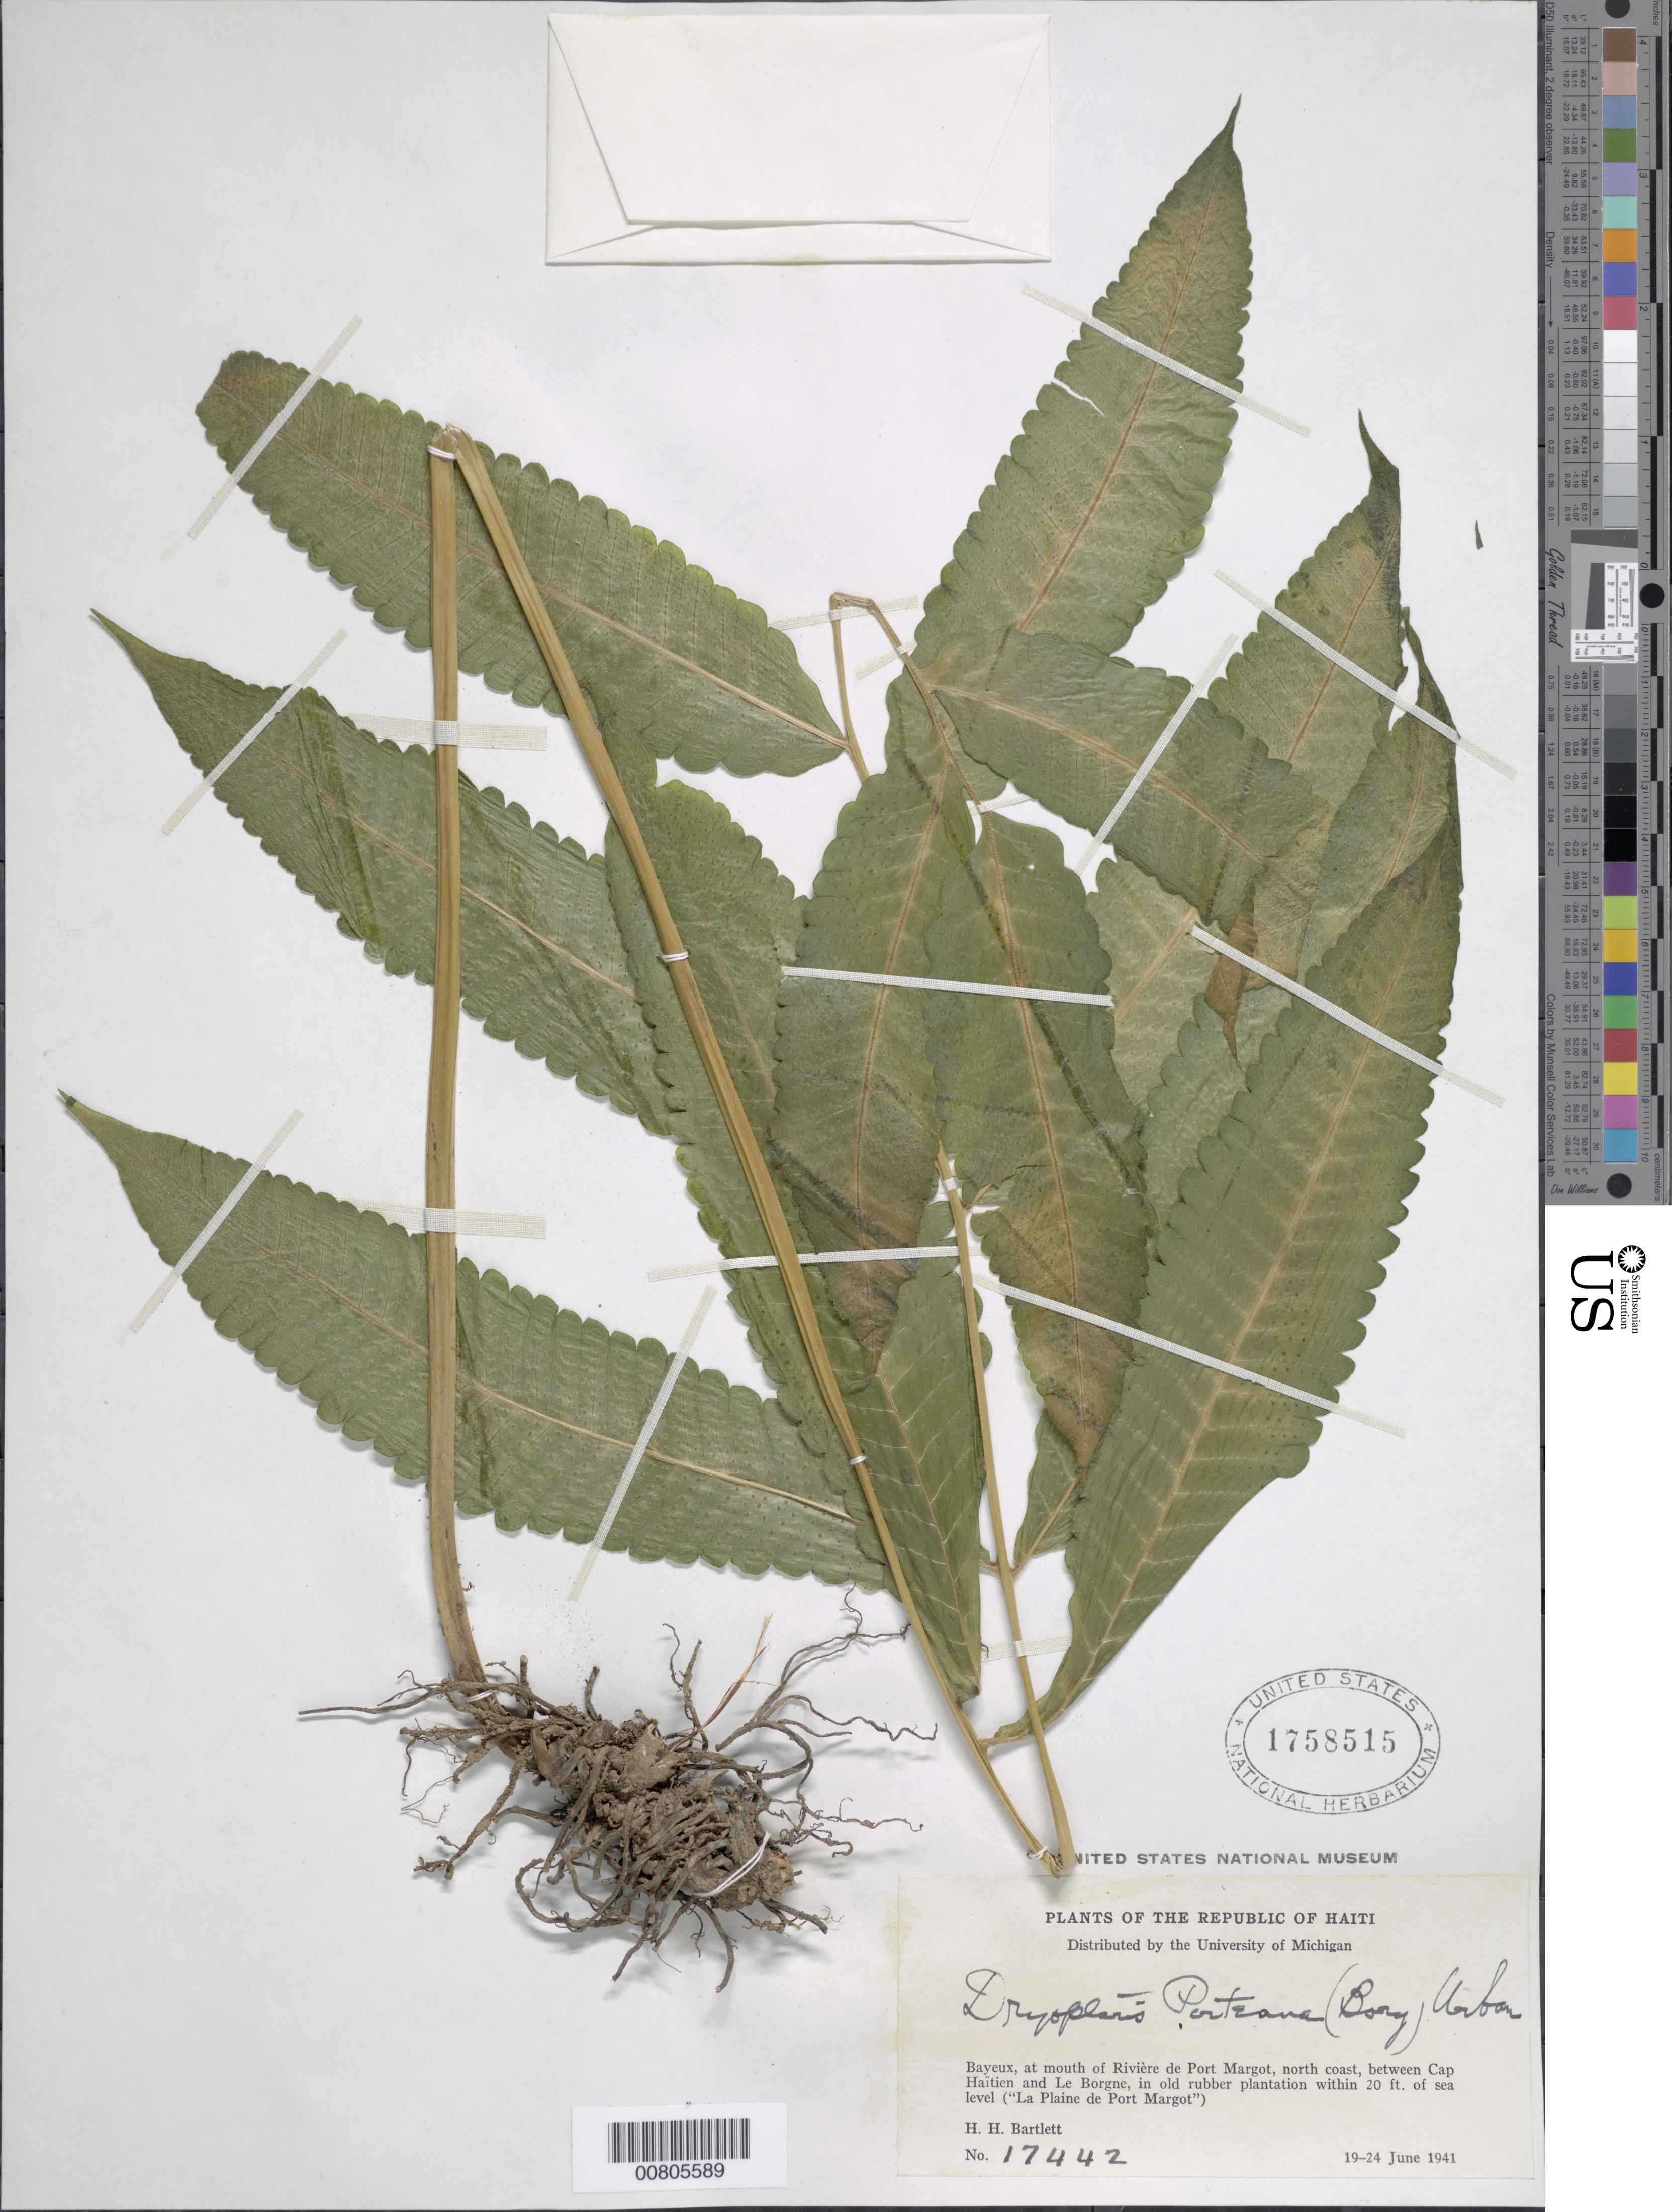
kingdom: Plantae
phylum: Tracheophyta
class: Polypodiopsida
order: Polypodiales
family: Thelypteridaceae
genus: Goniopteris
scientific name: Goniopteris poiteana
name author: (Bory) Ching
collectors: H. H. Bartlett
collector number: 17442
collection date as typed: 19 Jun 1941 to 24 Jun 1941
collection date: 1941-06-19/1941-06-24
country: Haiti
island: Hispaniola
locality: Bayeux, at mouth of Riv. de Port Margot, N coast between Cap Haïtien and Le Borgne (La Plaine de Port Margot)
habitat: Old rubber plantation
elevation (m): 6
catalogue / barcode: US 1758515